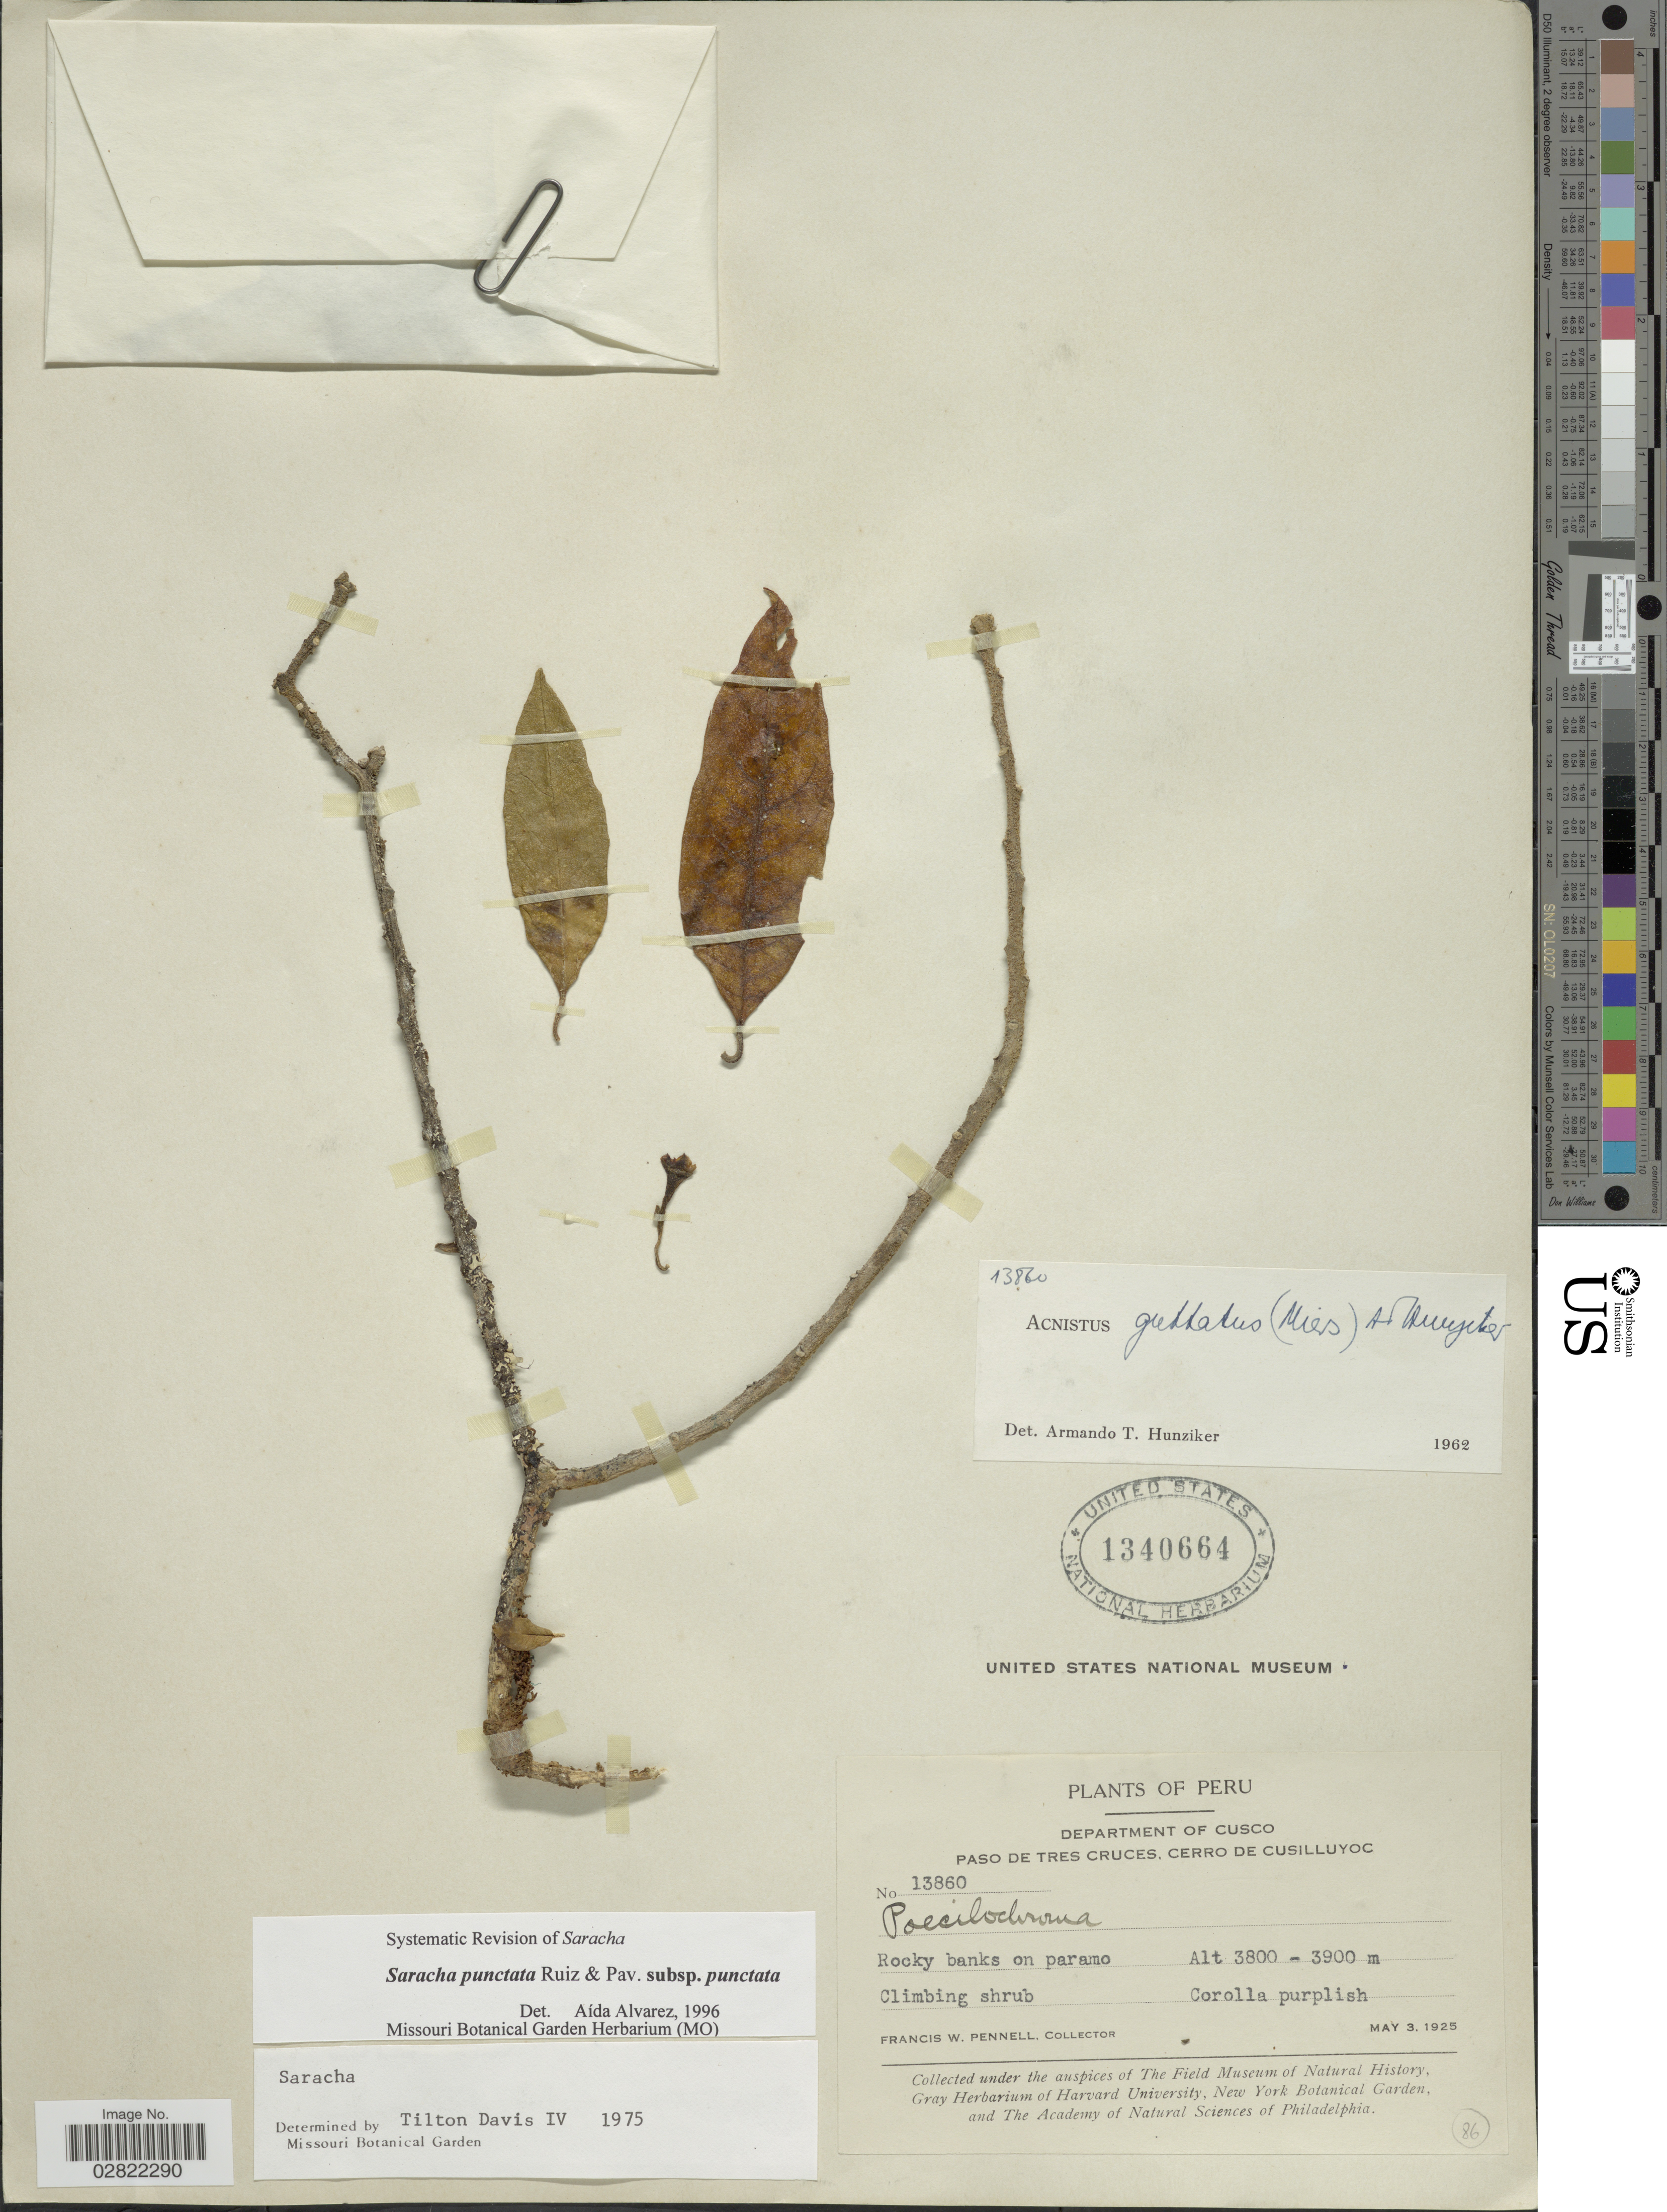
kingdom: Plantae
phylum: Tracheophyta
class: Magnoliopsida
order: Solanales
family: Solanaceae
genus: Saracha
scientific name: Saracha punctata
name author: Ruiz & Pav.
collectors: F. W. Pennell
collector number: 13860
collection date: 1925-05-03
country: Peru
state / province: Cusco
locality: Department of Cusco, Paso de Tres Cruces, Cerro de Cusilluyoc, Rocky banks on paramo.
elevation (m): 3800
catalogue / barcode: US 1340664